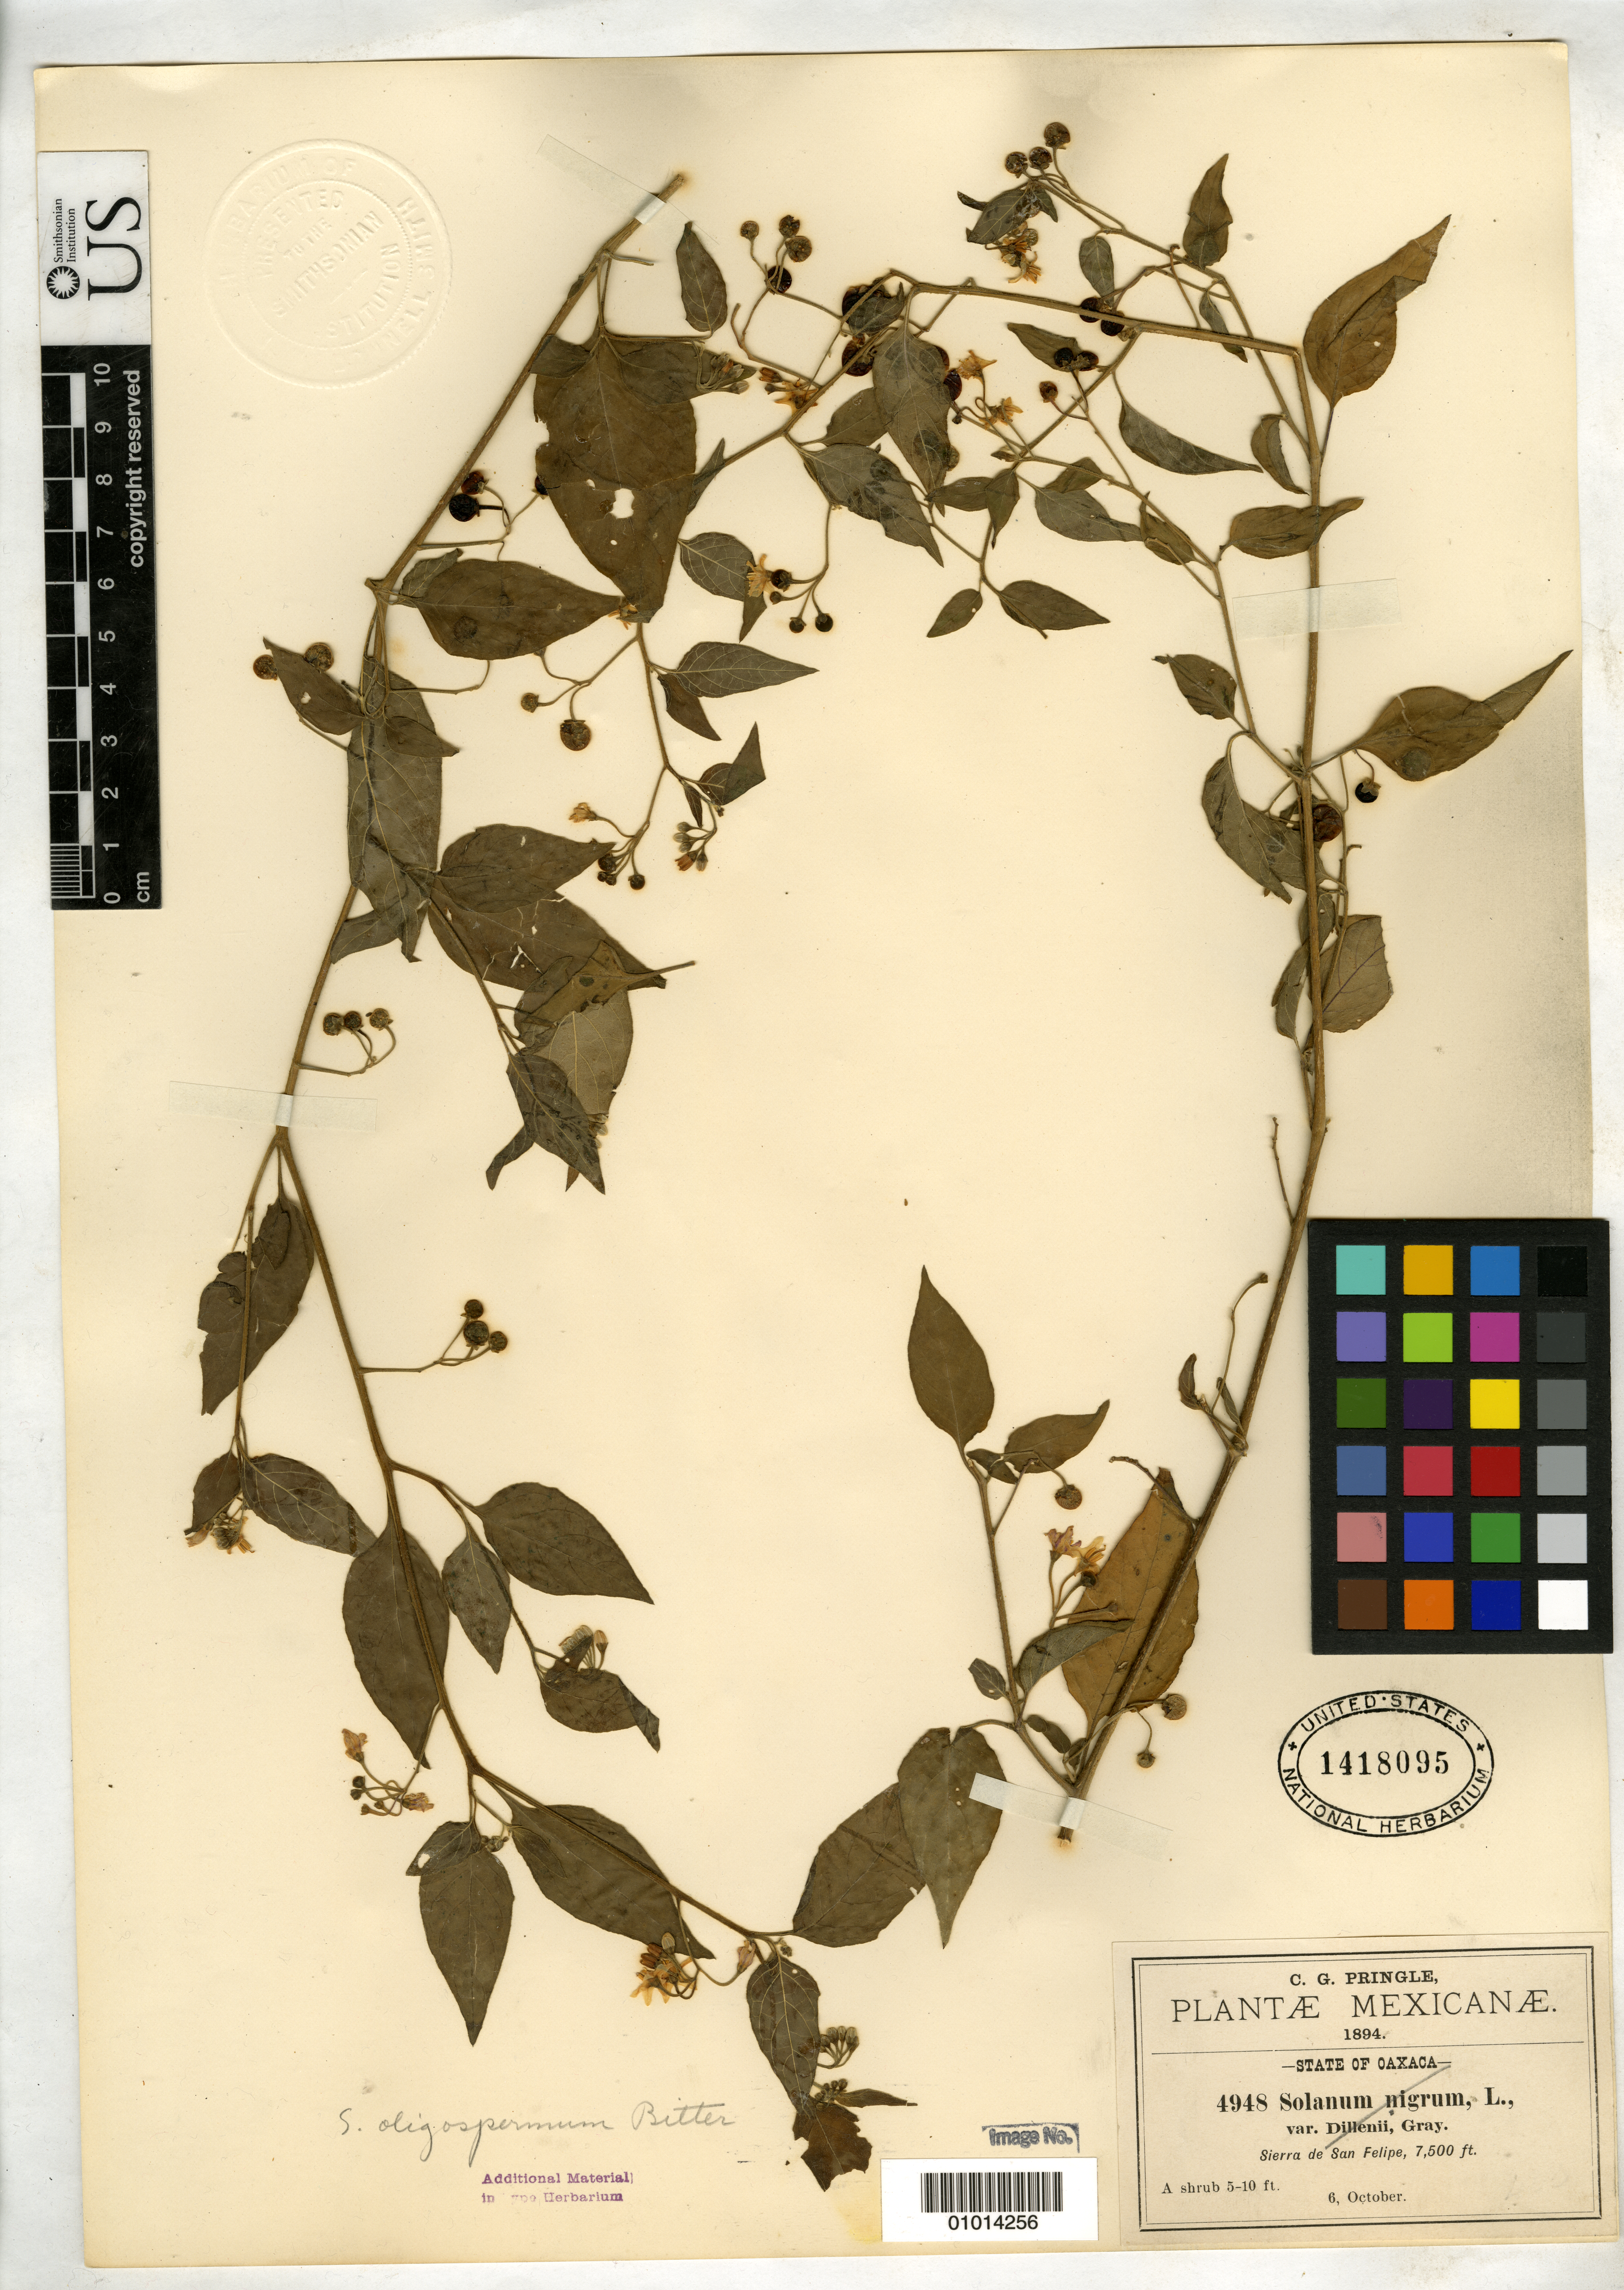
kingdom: Plantae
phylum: Tracheophyta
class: Magnoliopsida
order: Solanales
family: Solanaceae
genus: Solanum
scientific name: Solanum oligospermum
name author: Bitter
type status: Type Collection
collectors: C. G. Pringle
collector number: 4948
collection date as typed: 06 Oct 1894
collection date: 1894-10-06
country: Mexico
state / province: Oaxaca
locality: Sierra San Felipe.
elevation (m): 2286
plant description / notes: One collection but two herbaria cited in protologue.; Specimen ex John Donnell Smith herbarium.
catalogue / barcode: US 1418095